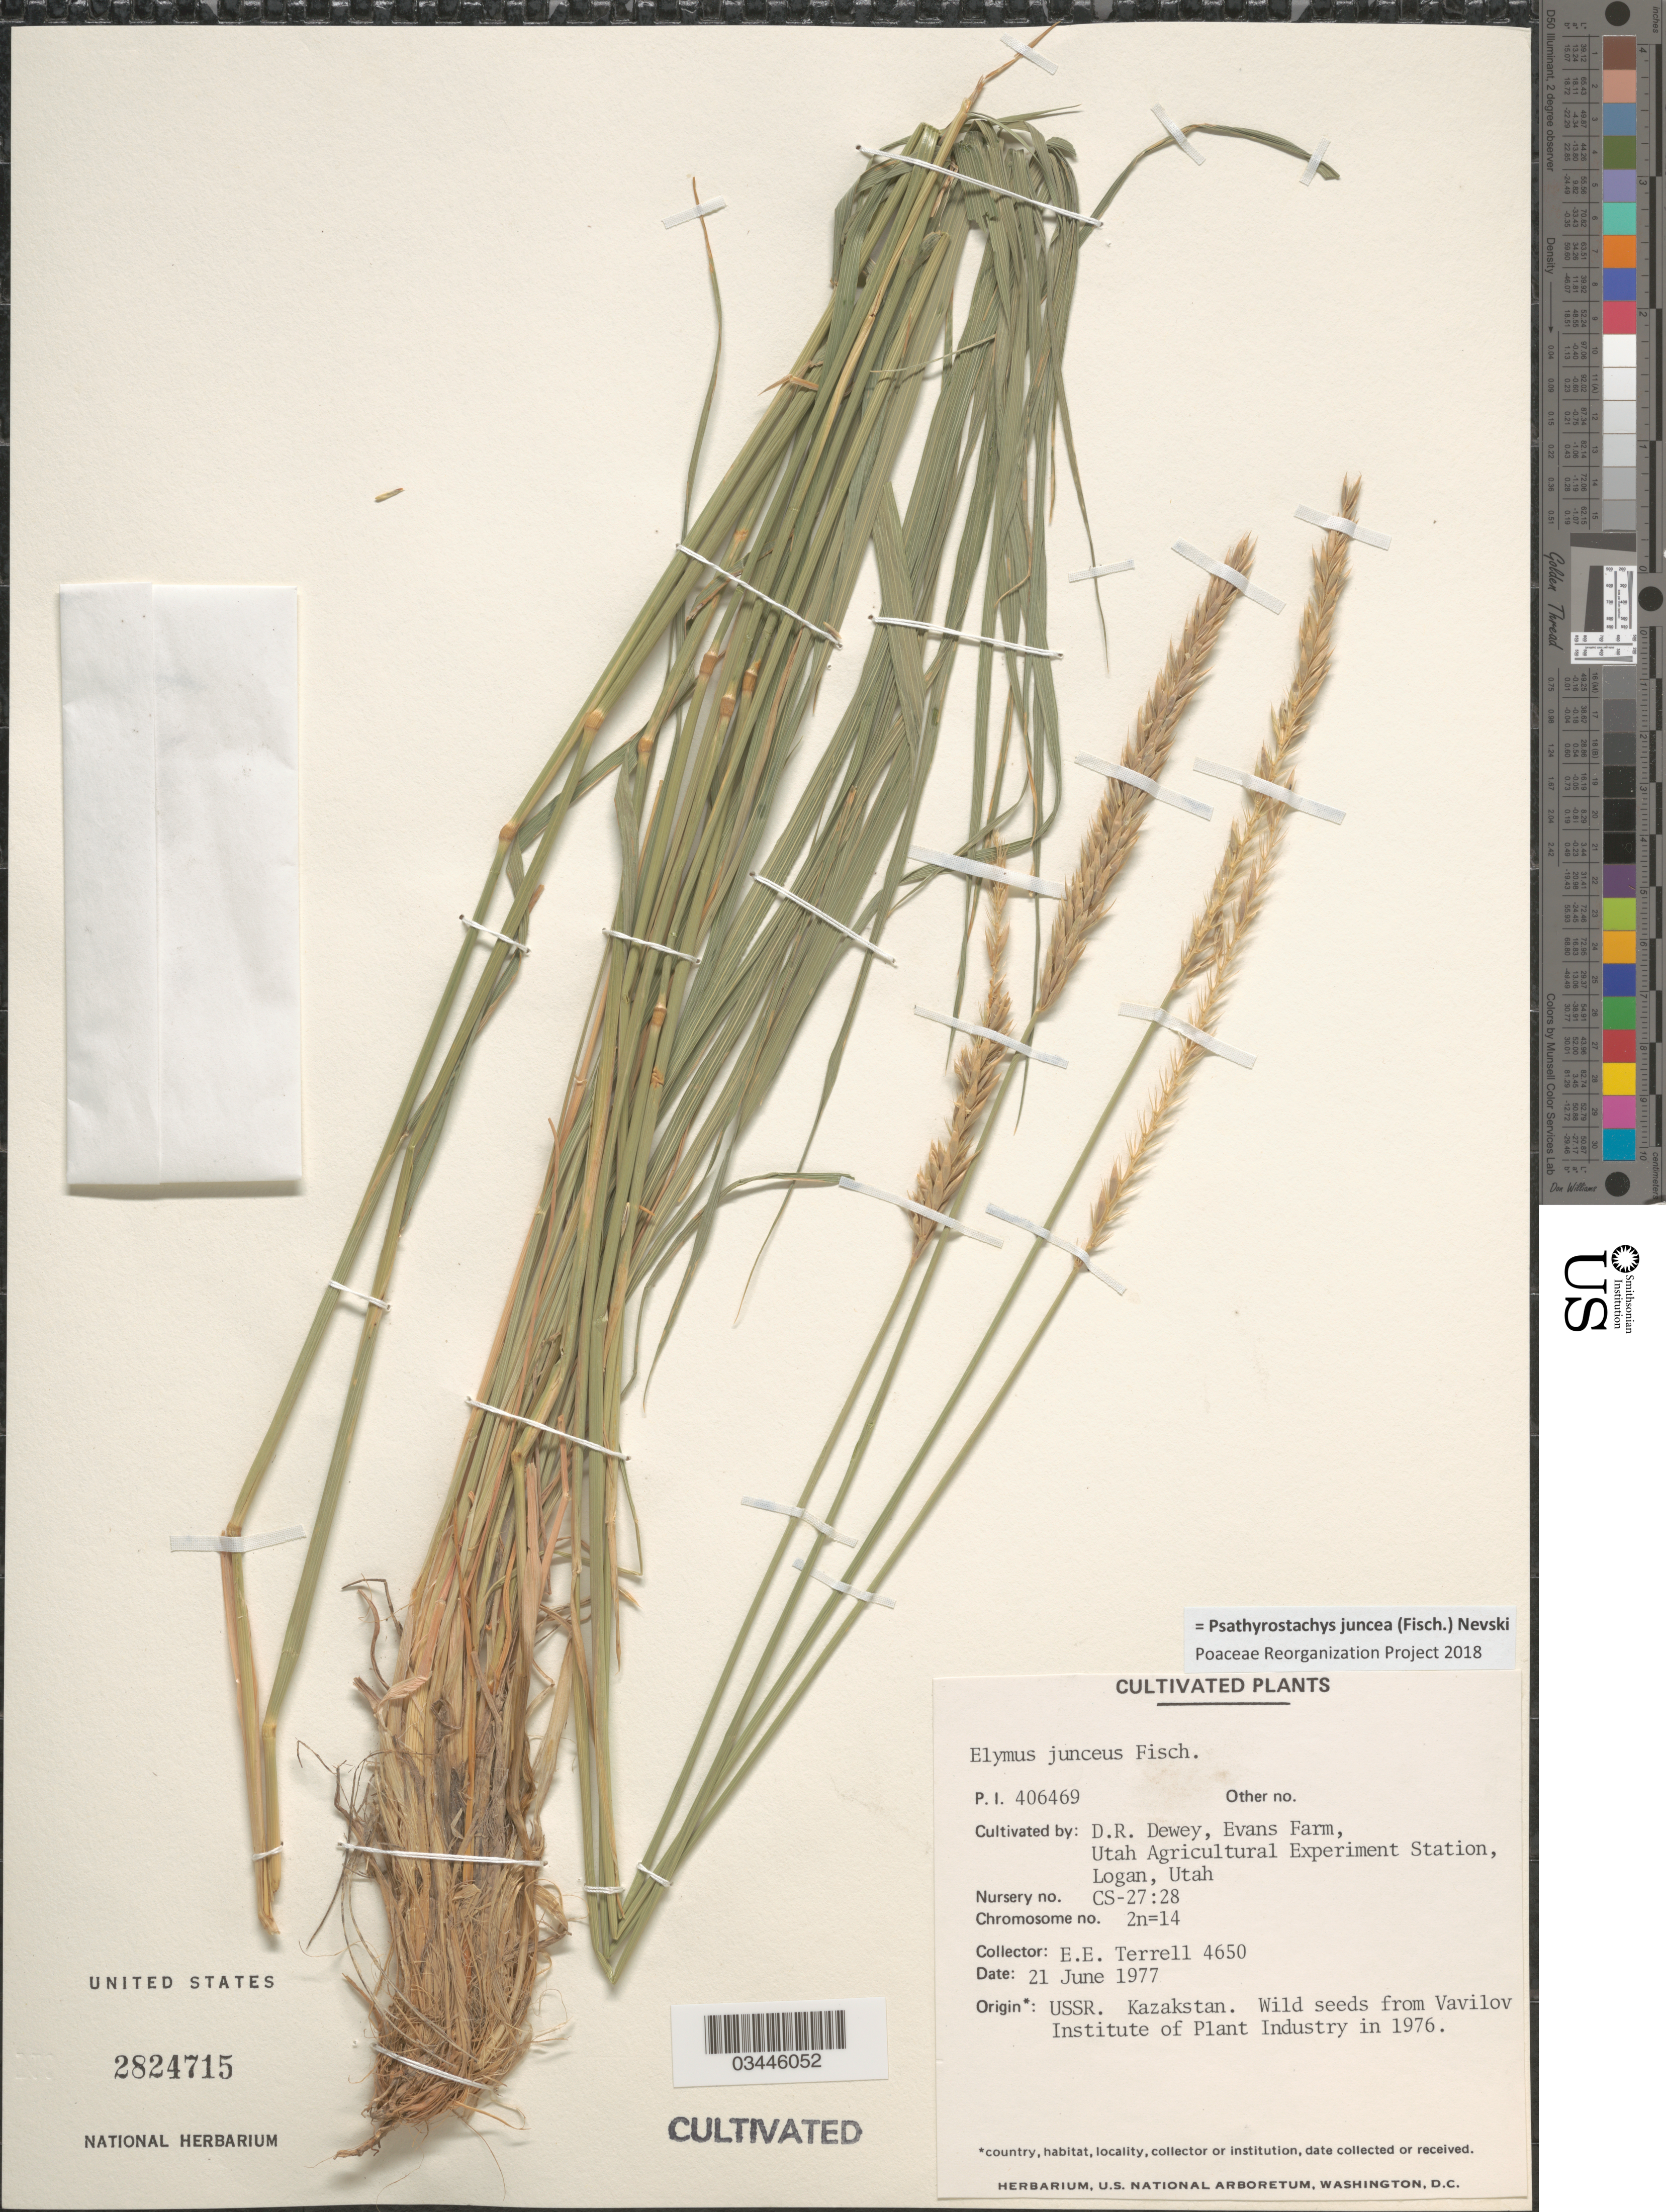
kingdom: Plantae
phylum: Tracheophyta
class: Liliopsida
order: Poales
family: Poaceae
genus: Psathyrostachys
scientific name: Psathyrostachys juncea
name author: (Fisch.) Nevki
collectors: D. Dewey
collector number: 406469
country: United States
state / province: Utah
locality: Evans Farm, Utah Agricultural Experiment Station, Logan. Nursery no. CS-27:28.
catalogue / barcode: US 2824715